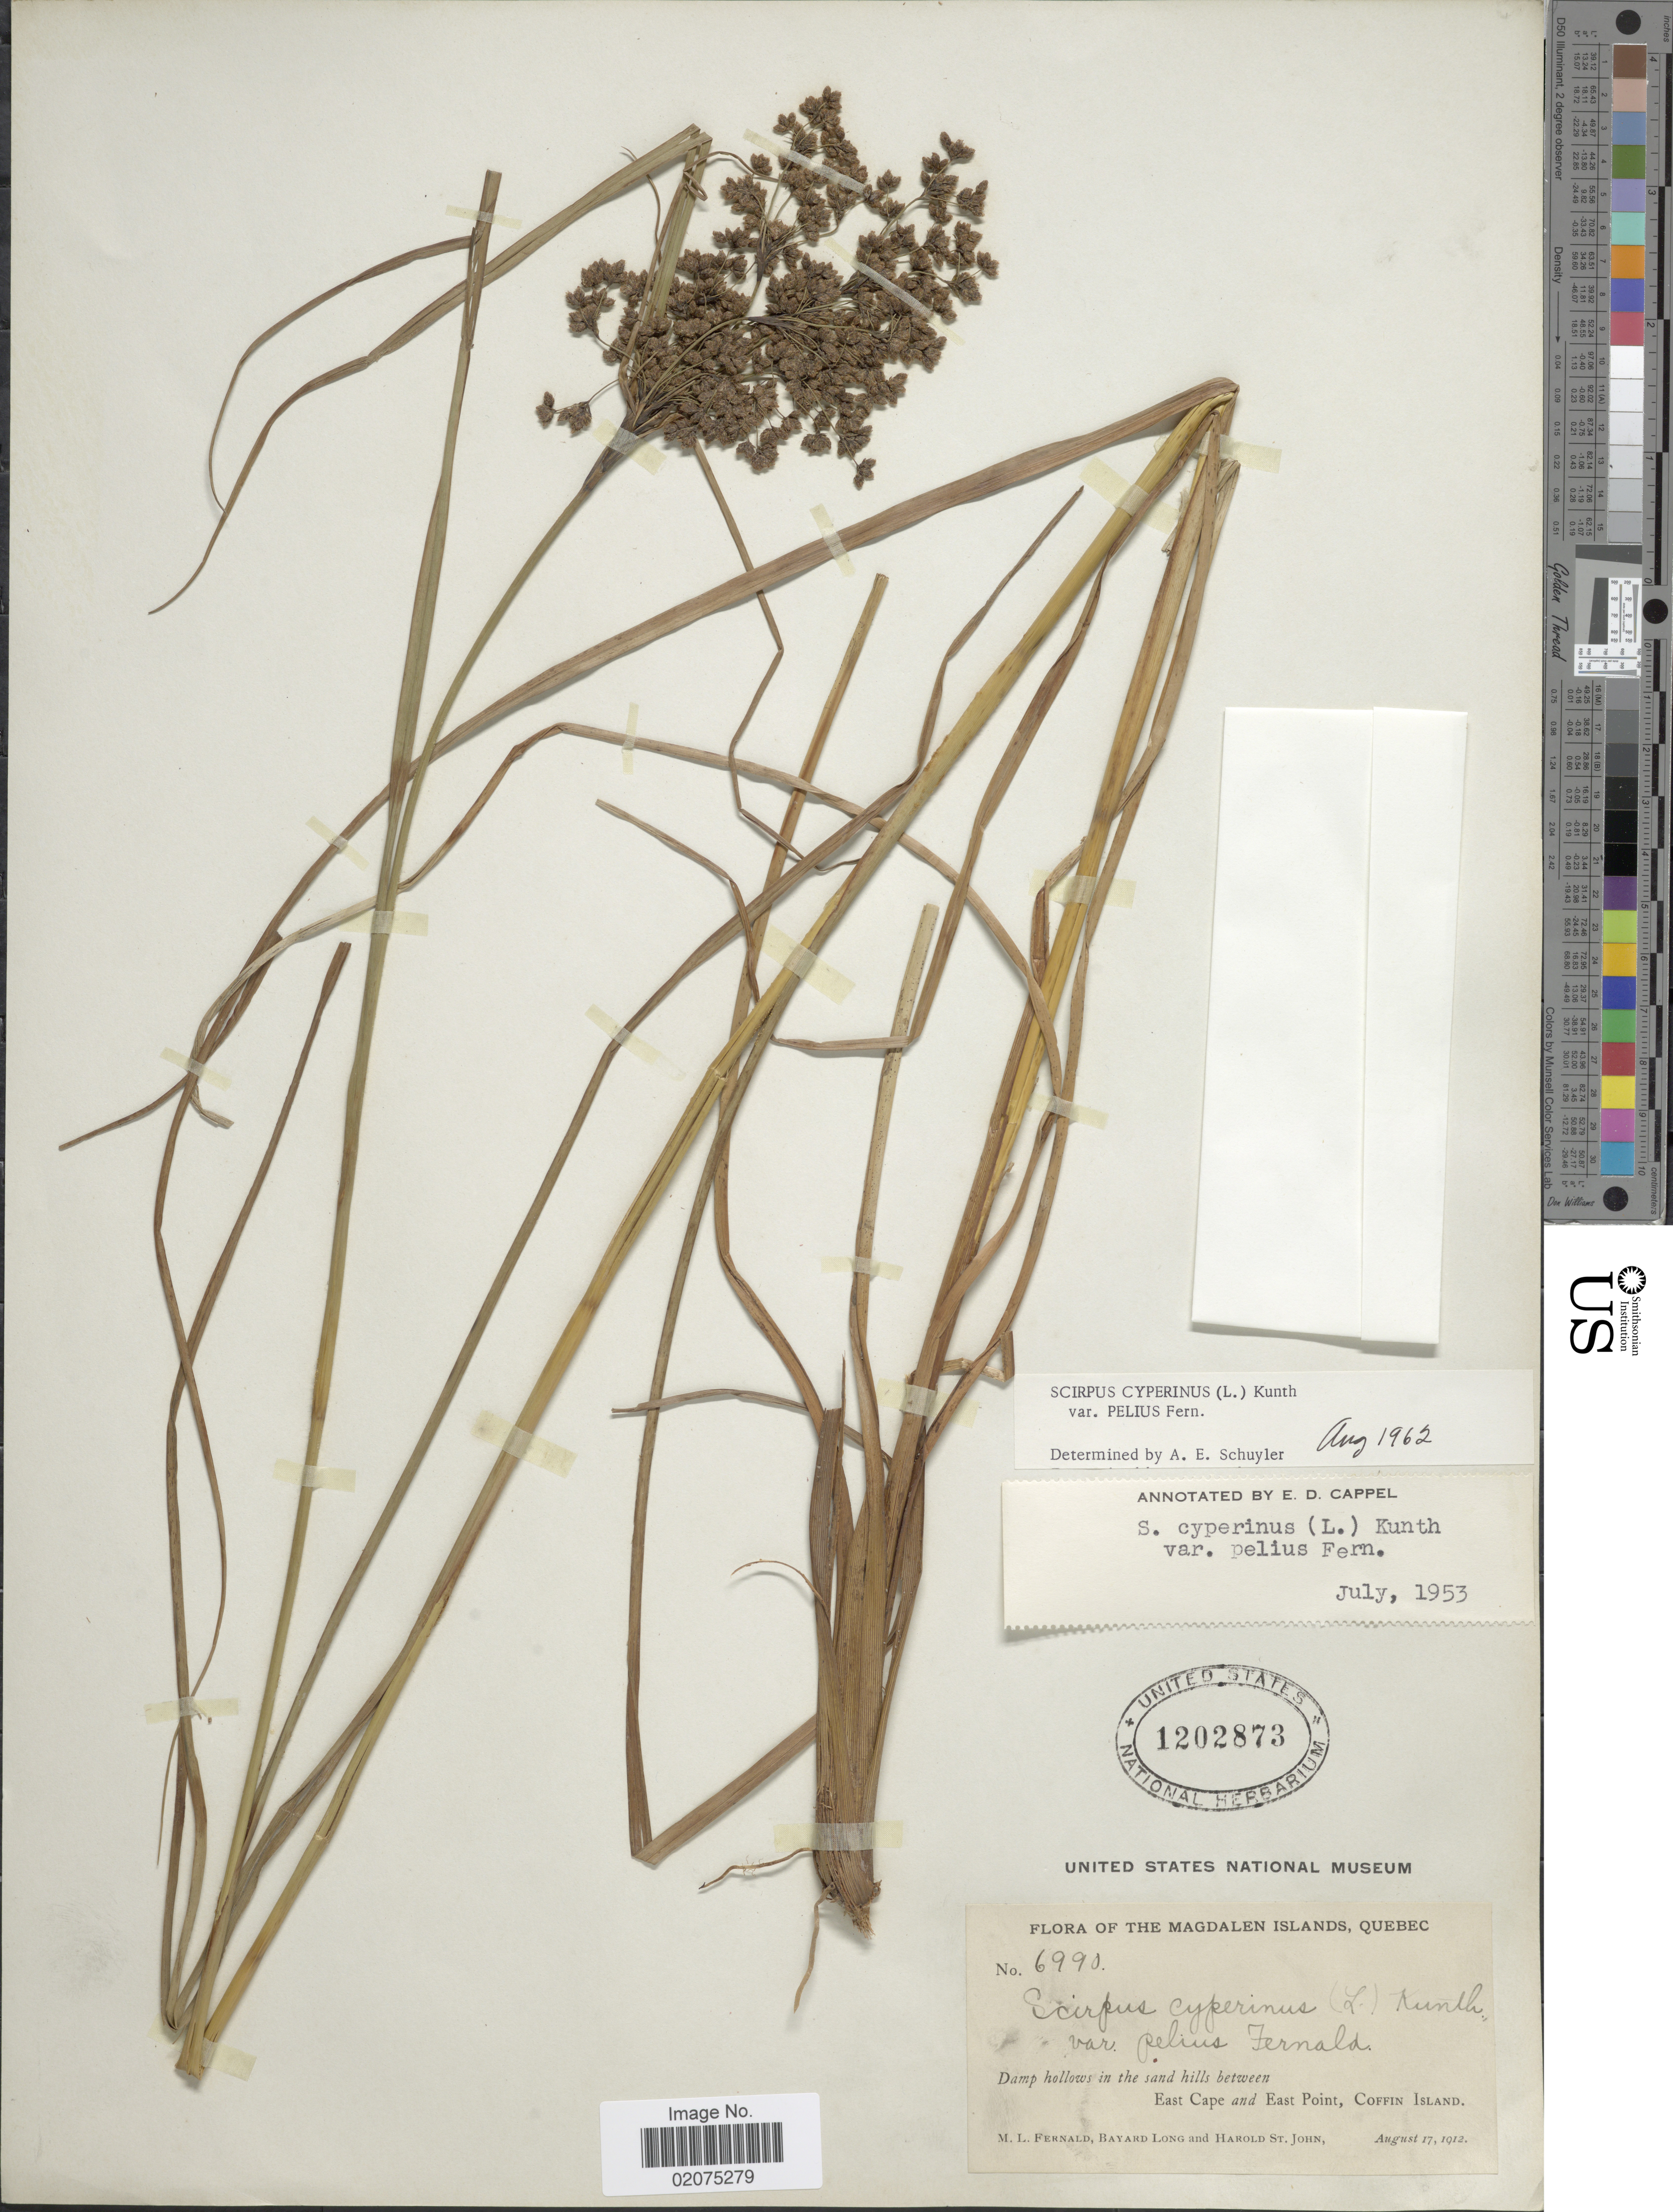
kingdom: Plantae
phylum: Tracheophyta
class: Liliopsida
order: Poales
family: Cyperaceae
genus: Scirpus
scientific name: Scirpus cyperinus var. pelius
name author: Fernald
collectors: M. L. Fernald, B. Long & H. St. John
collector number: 6990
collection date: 1912-08-17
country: Canada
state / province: Quebec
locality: Magdalen Islands, East Cape and East Point, Coffin Island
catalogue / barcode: US 1202873